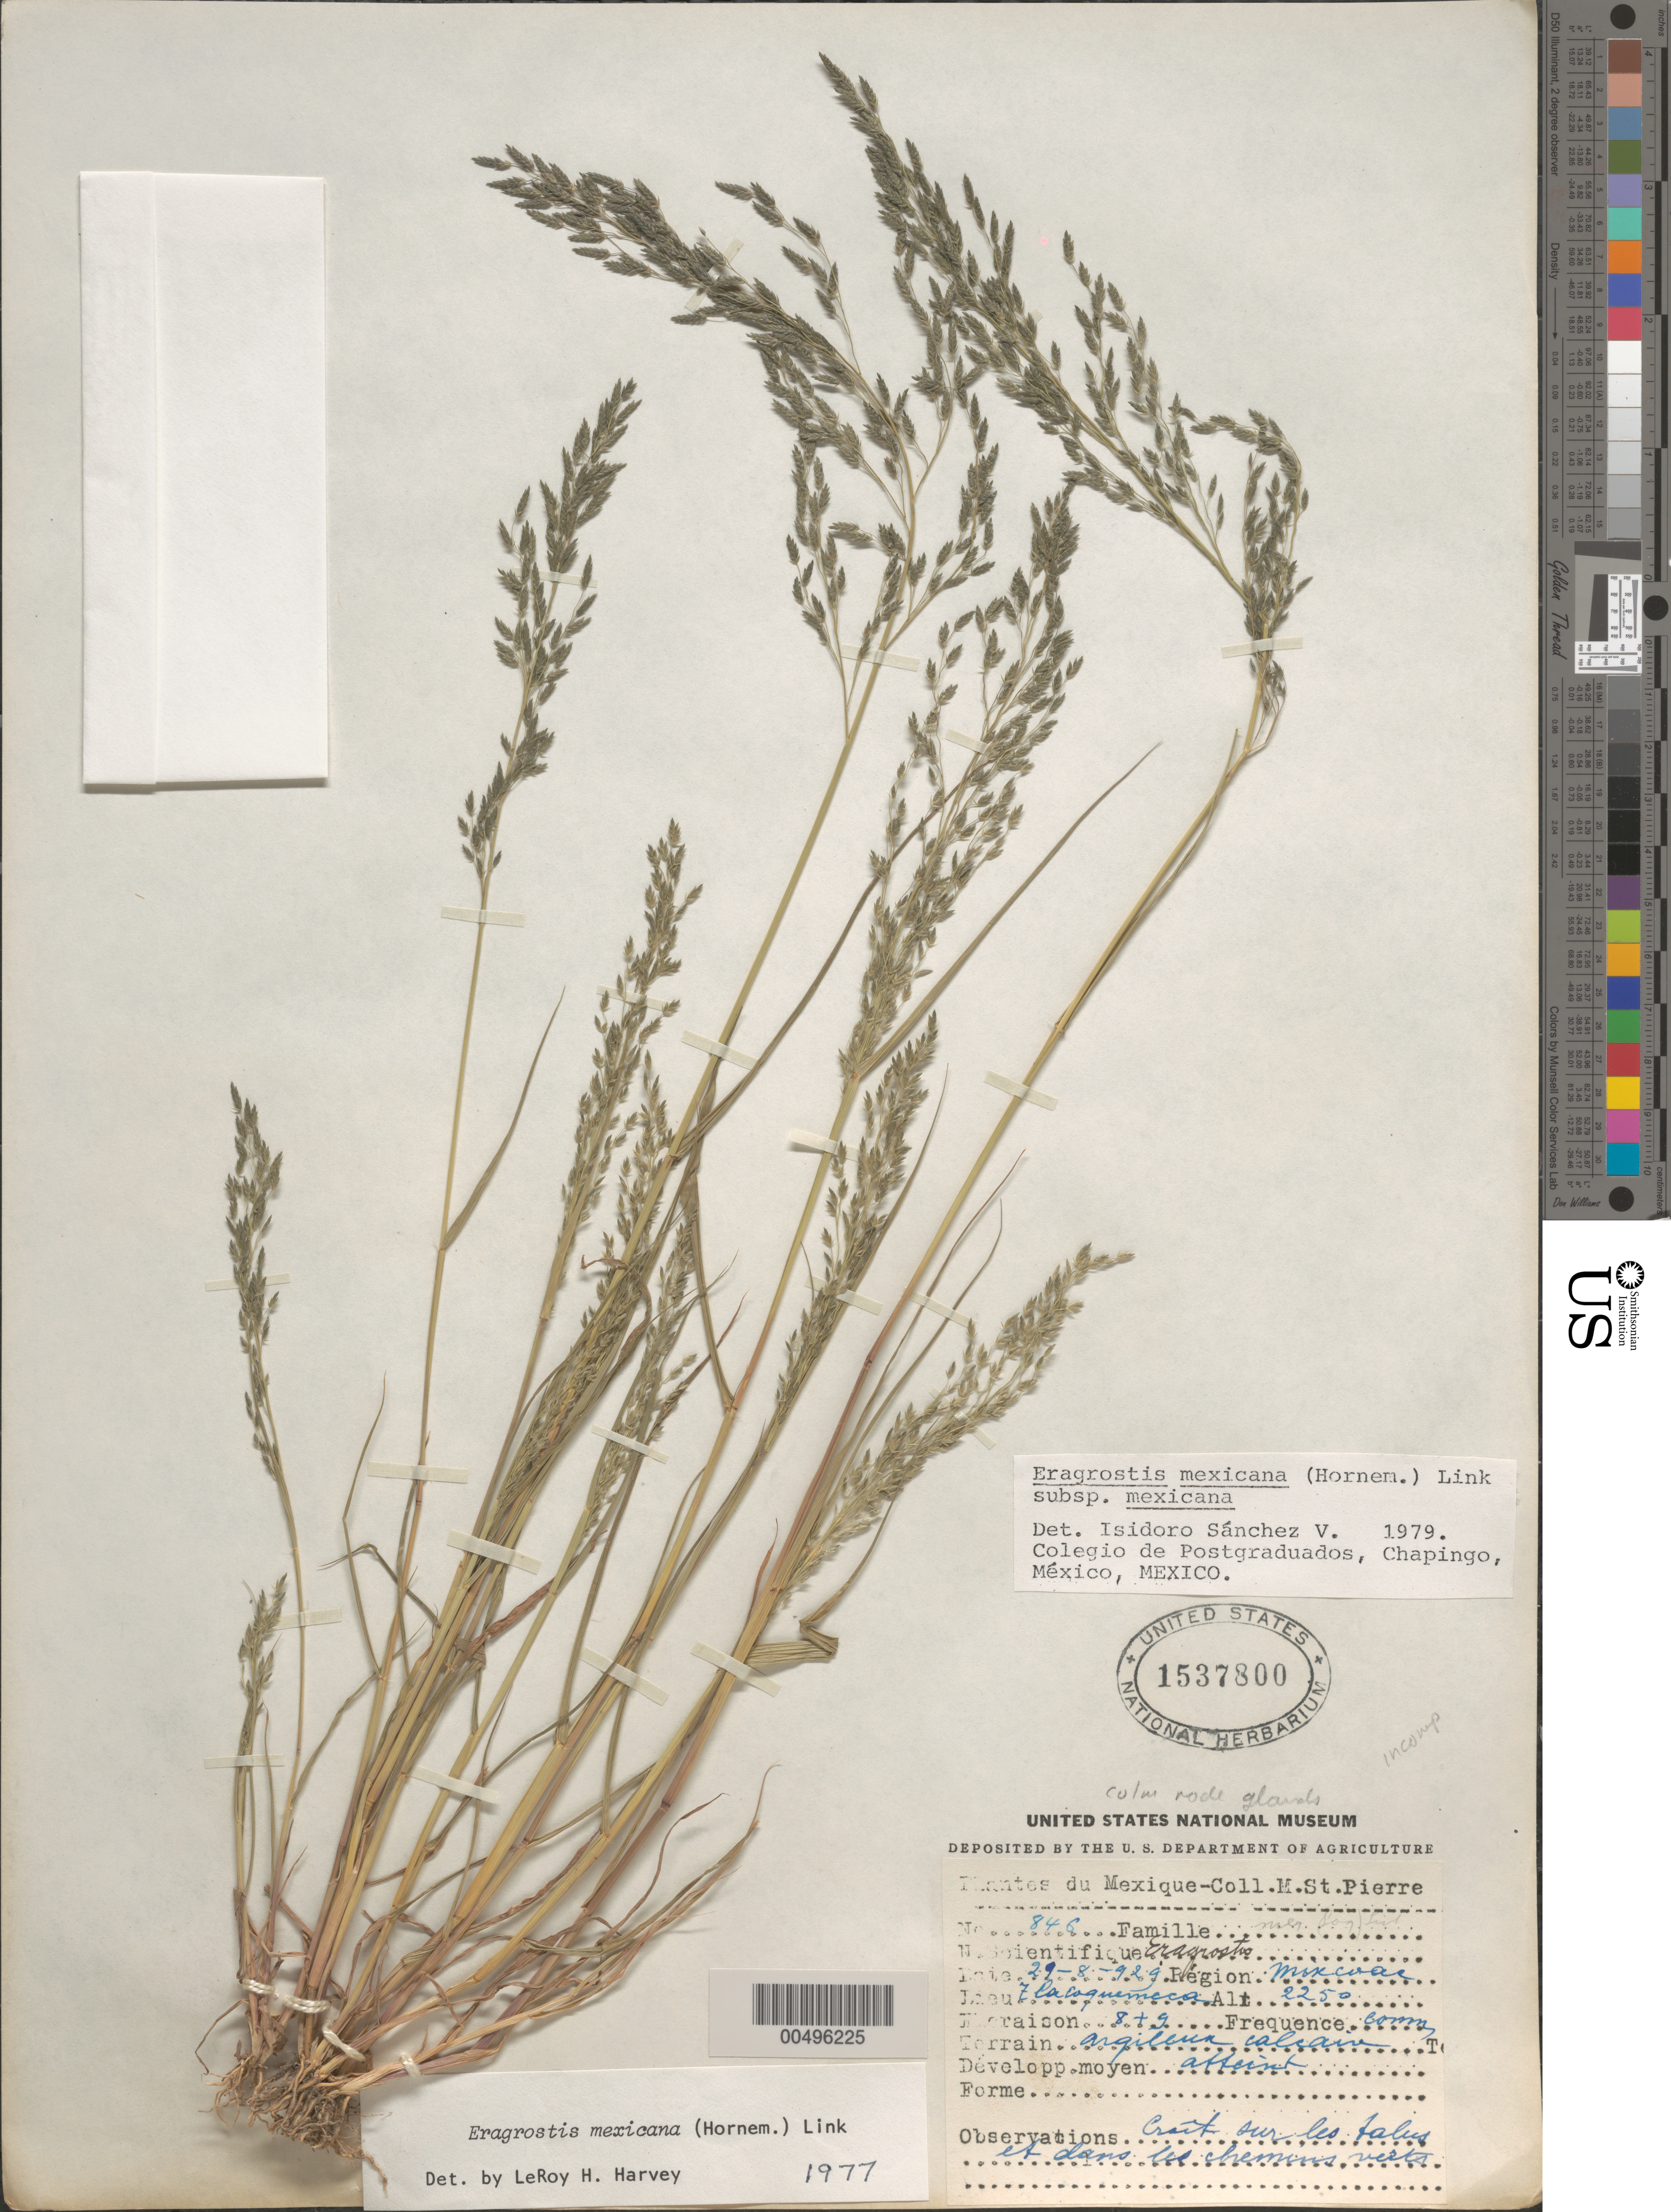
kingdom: Plantae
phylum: Tracheophyta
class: Liliopsida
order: Poales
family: Poaceae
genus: Eragrostis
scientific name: Eragrostis mexicana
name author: (Hornem.) Link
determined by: Sánchez Vega, I. M.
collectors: M. Saint-Pierre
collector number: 846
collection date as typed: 29 Aug 1929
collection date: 1929-08-29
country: Mexico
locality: Mixcoac, Tlacoquemeca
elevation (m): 2250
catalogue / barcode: US 1537800